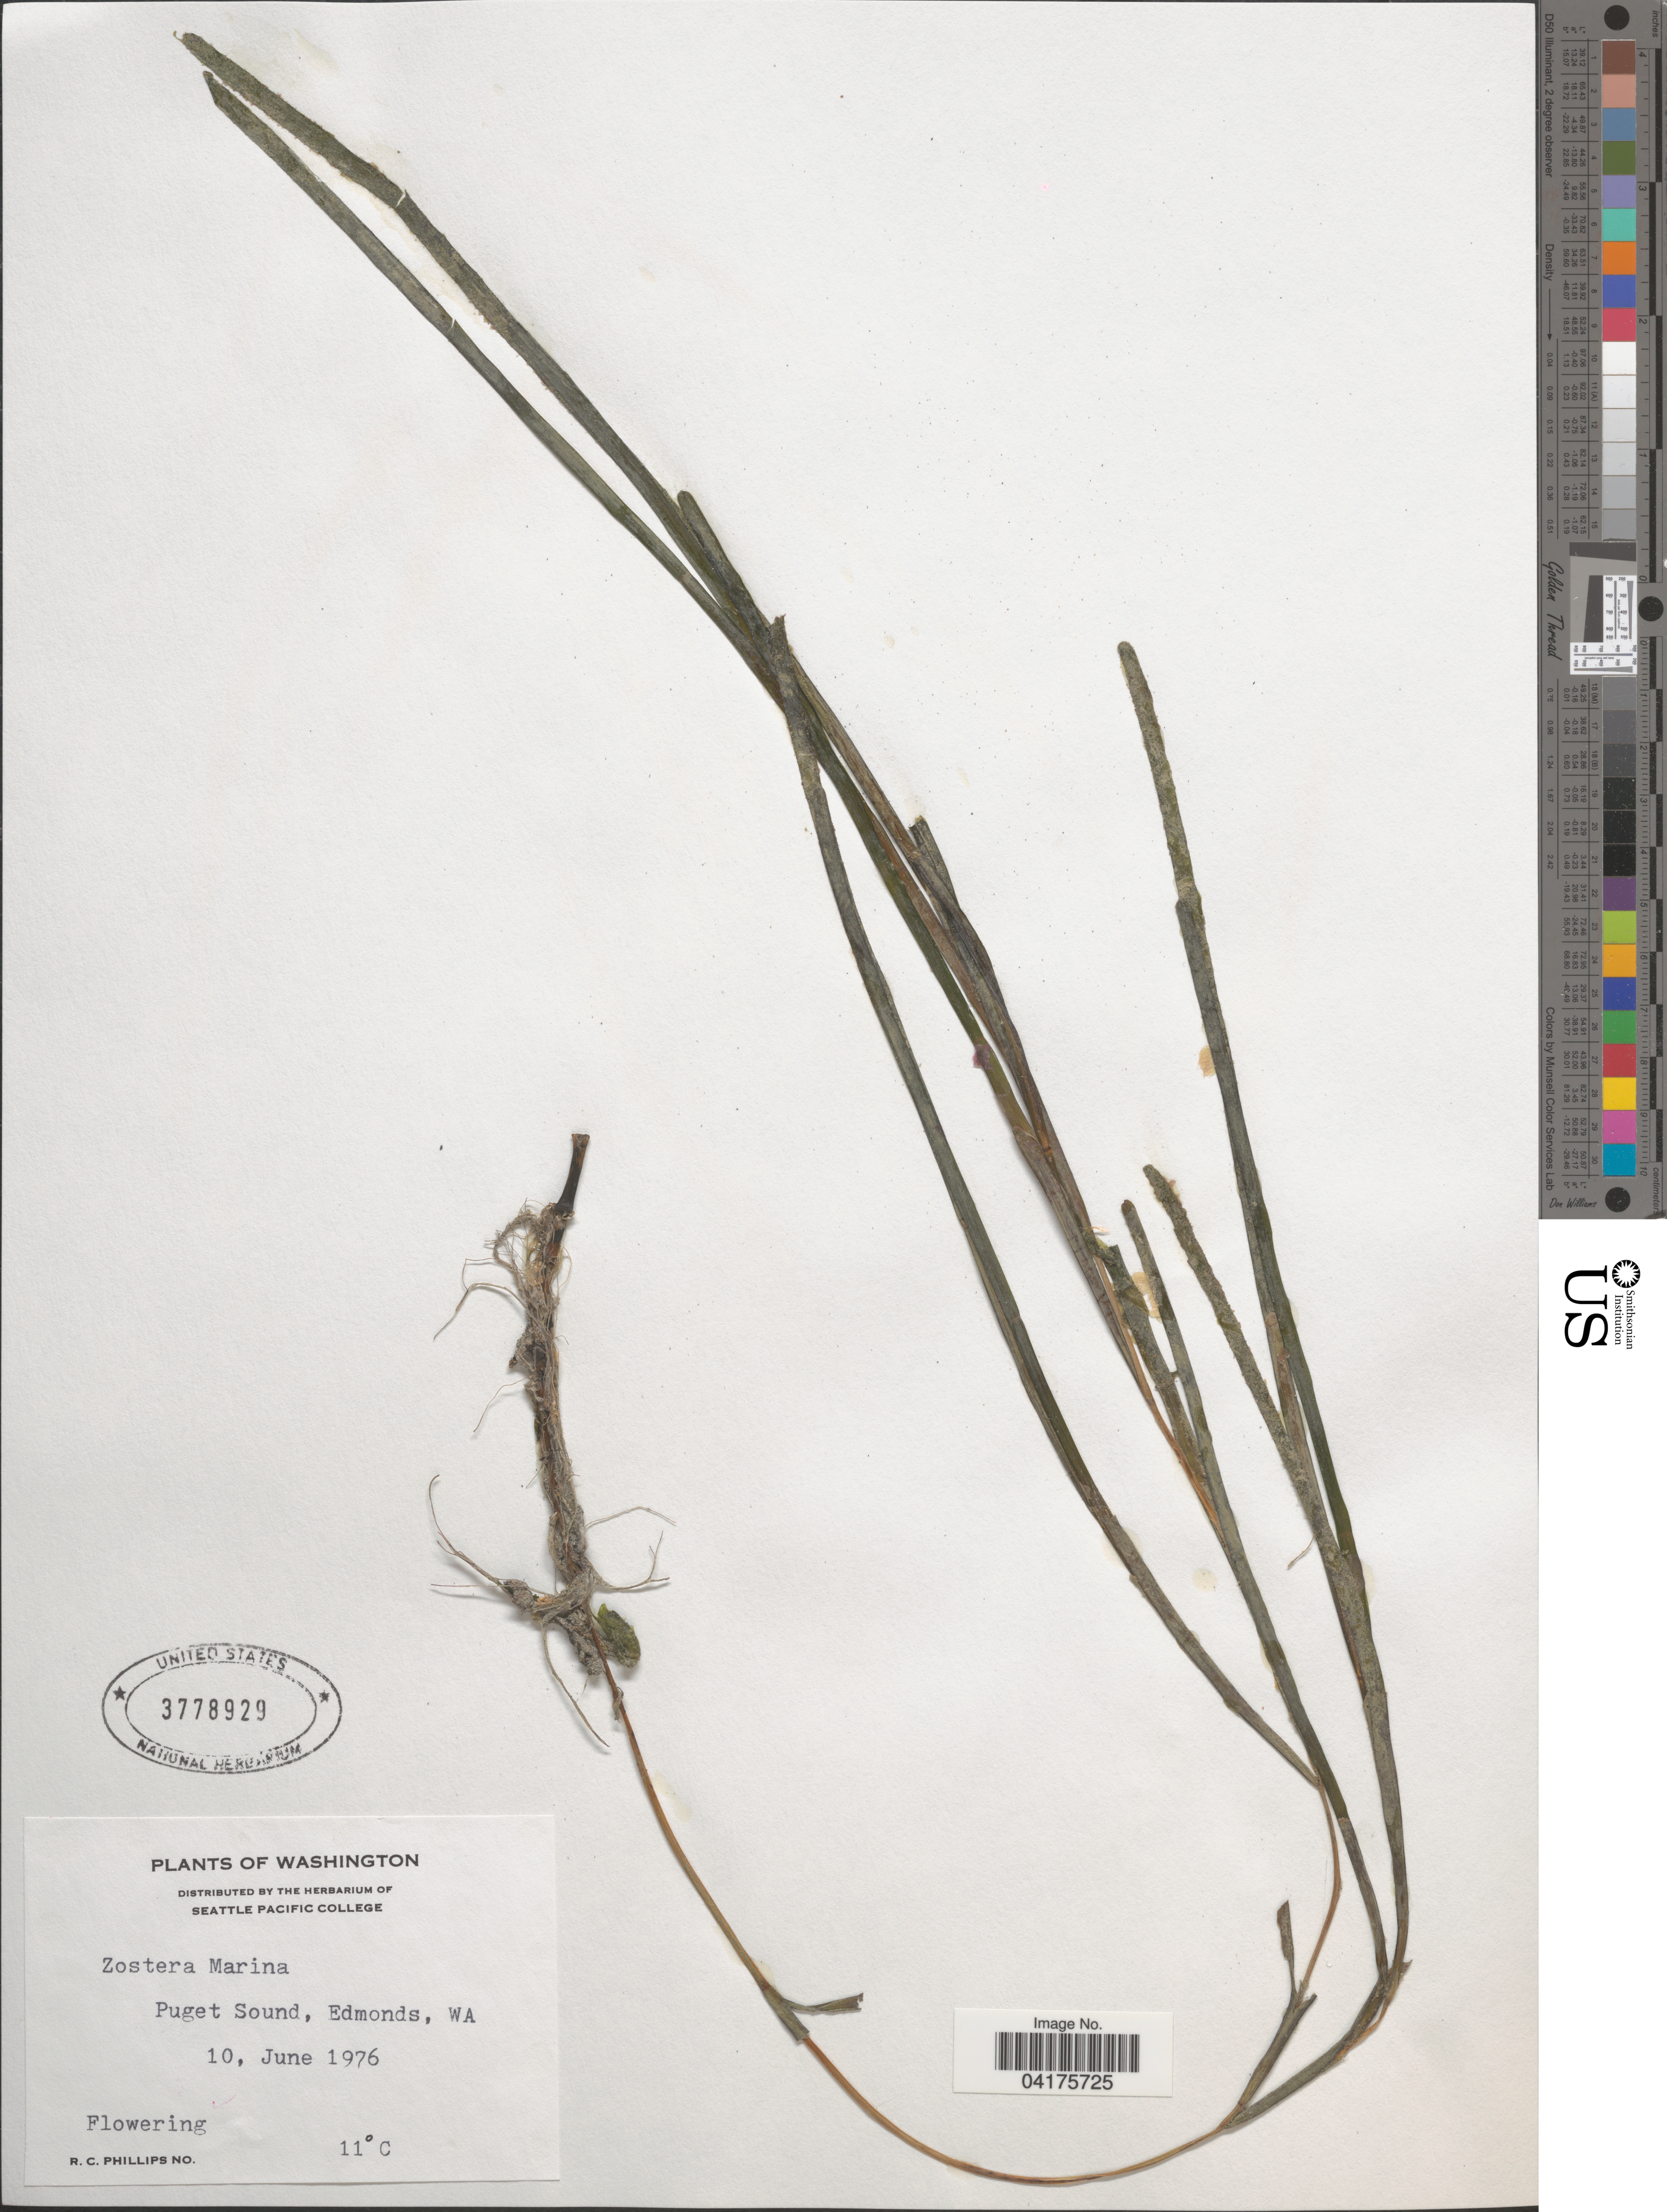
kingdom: Plantae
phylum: Tracheophyta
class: Liliopsida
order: Alismatales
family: Zosteraceae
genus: Zostera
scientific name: Zostera marina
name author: L.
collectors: R. C. Phillips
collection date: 1976-06-10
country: United States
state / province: Washington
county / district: King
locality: Puget Sound, Edmonds.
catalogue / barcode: US 3778929